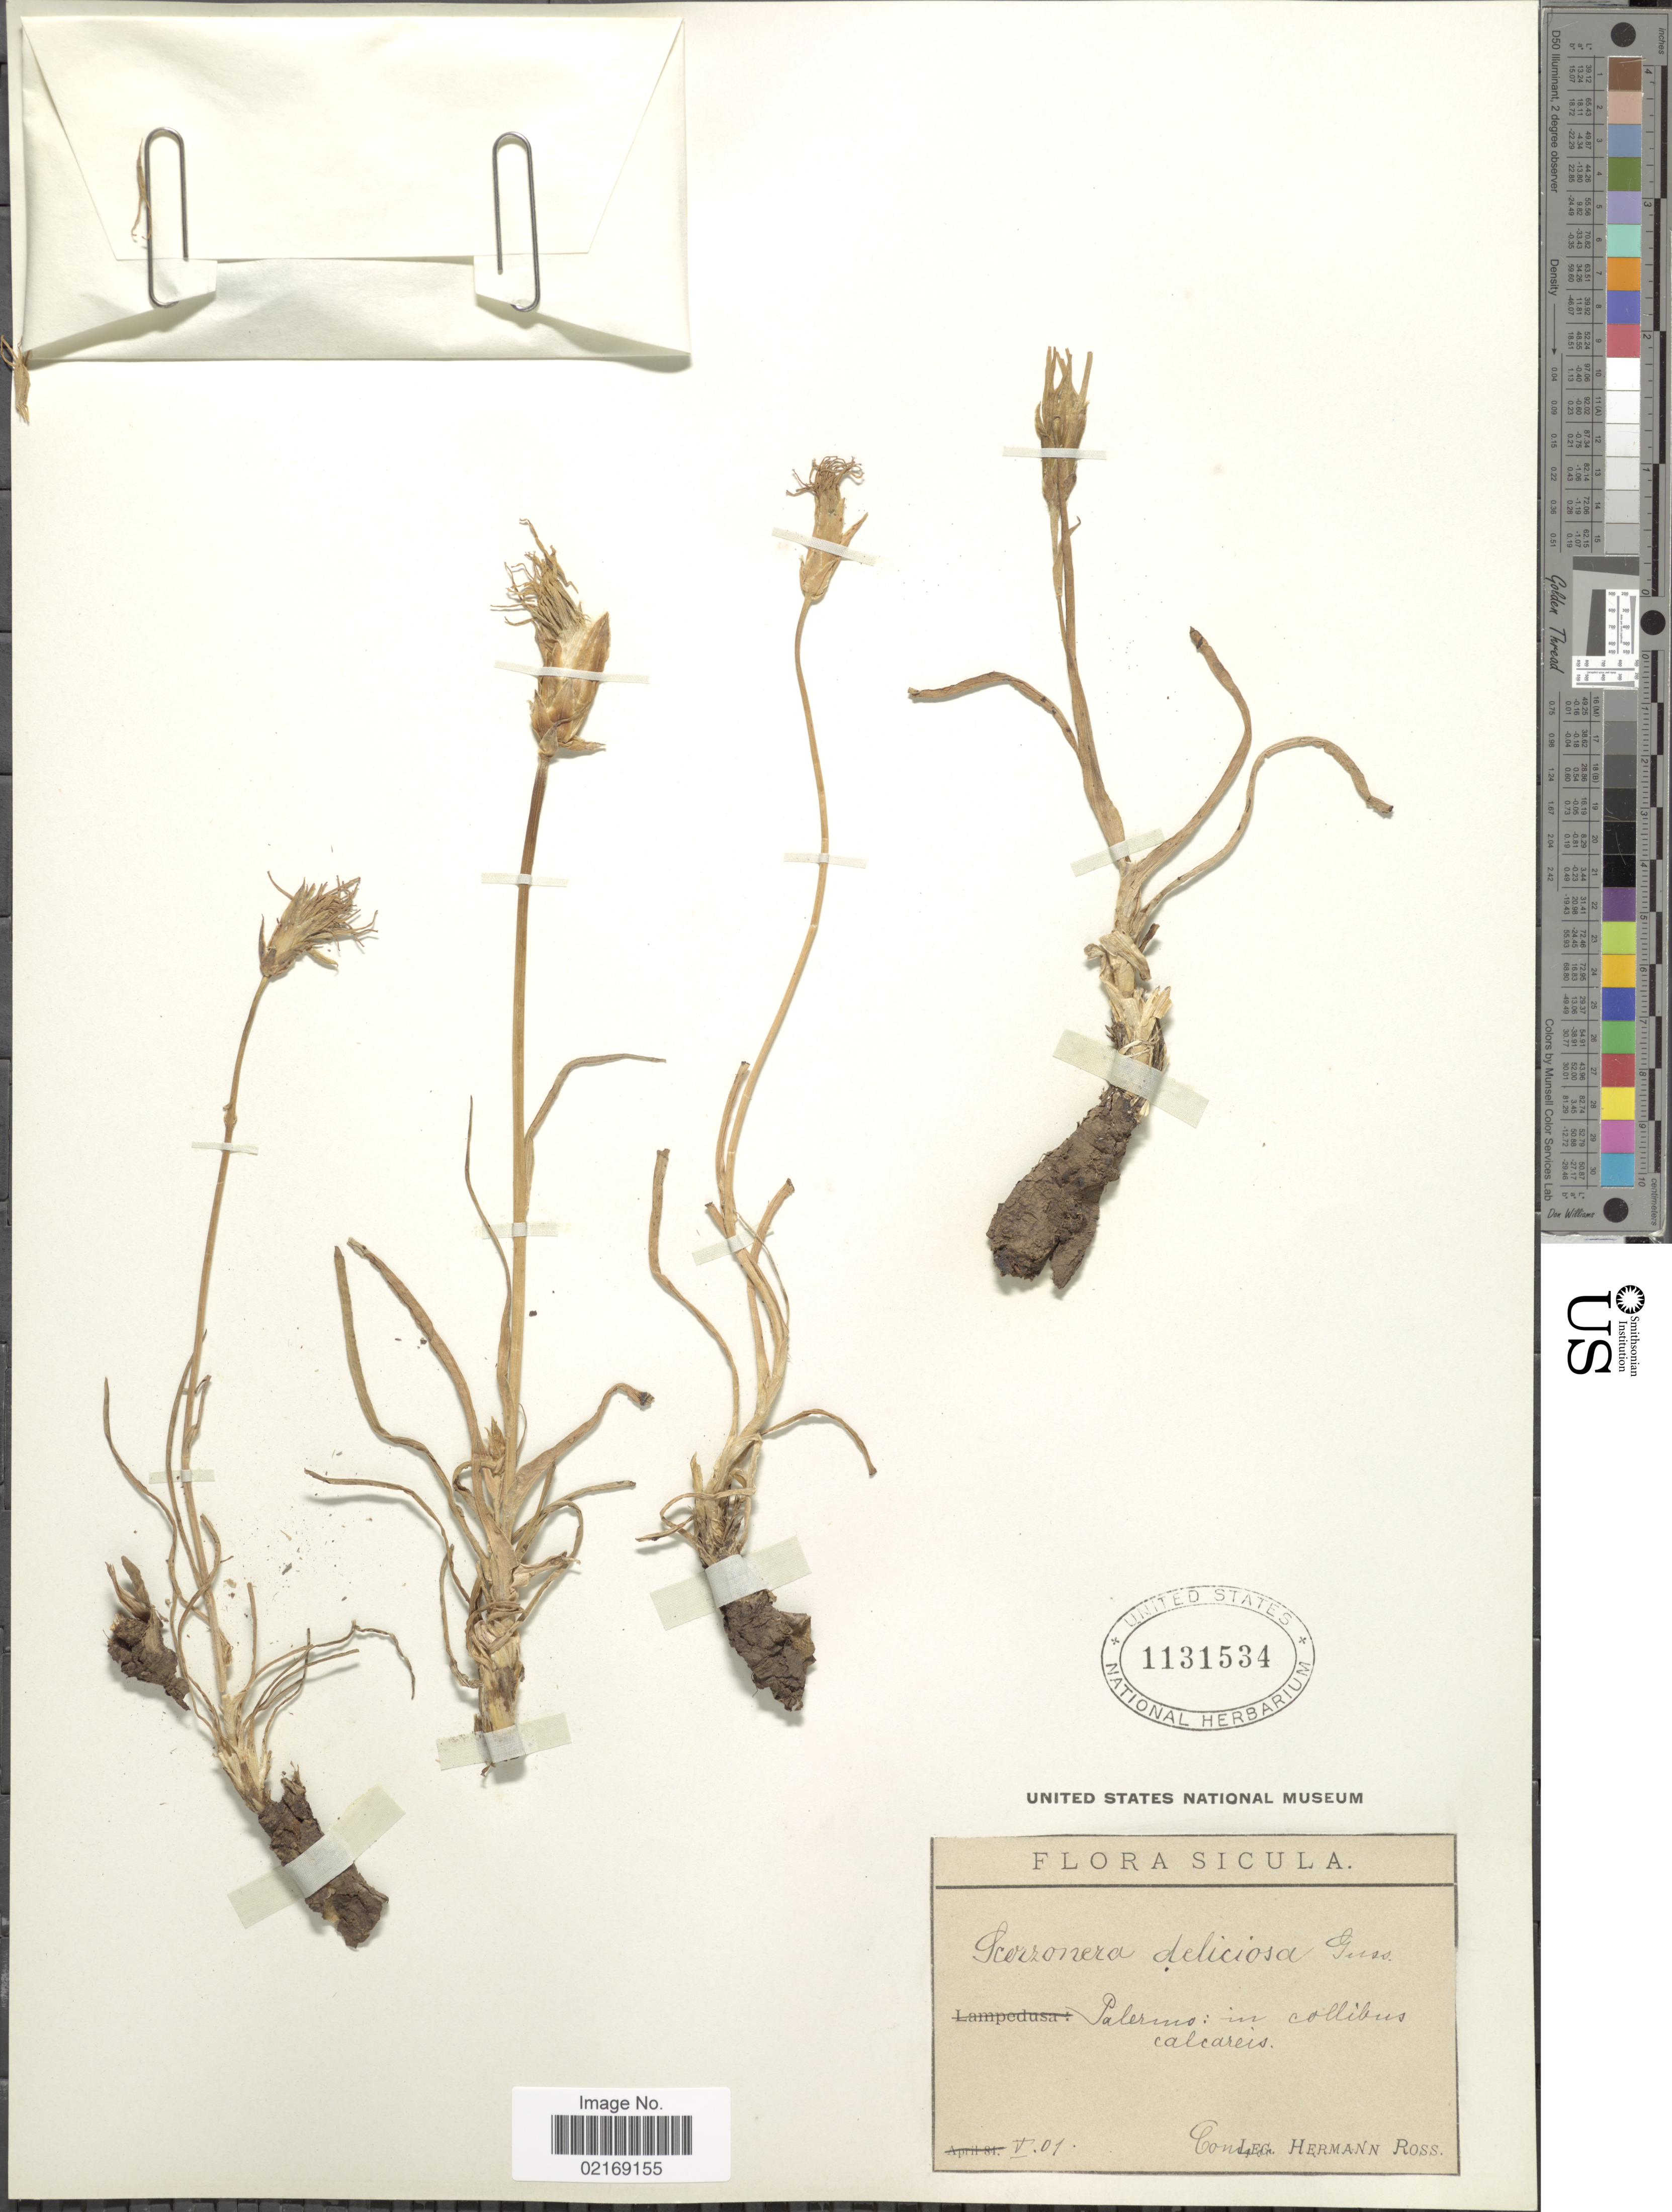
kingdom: Plantae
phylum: Tracheophyta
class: Magnoliopsida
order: Asterales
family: Asteraceae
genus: Scorzonera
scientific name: Scorzonera undulata subsp. deliciosa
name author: (DC.) Maire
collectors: H. Ross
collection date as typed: Transcribed d/m/y: /5/01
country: Italy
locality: Sicula. Palermo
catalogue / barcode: US 1131534